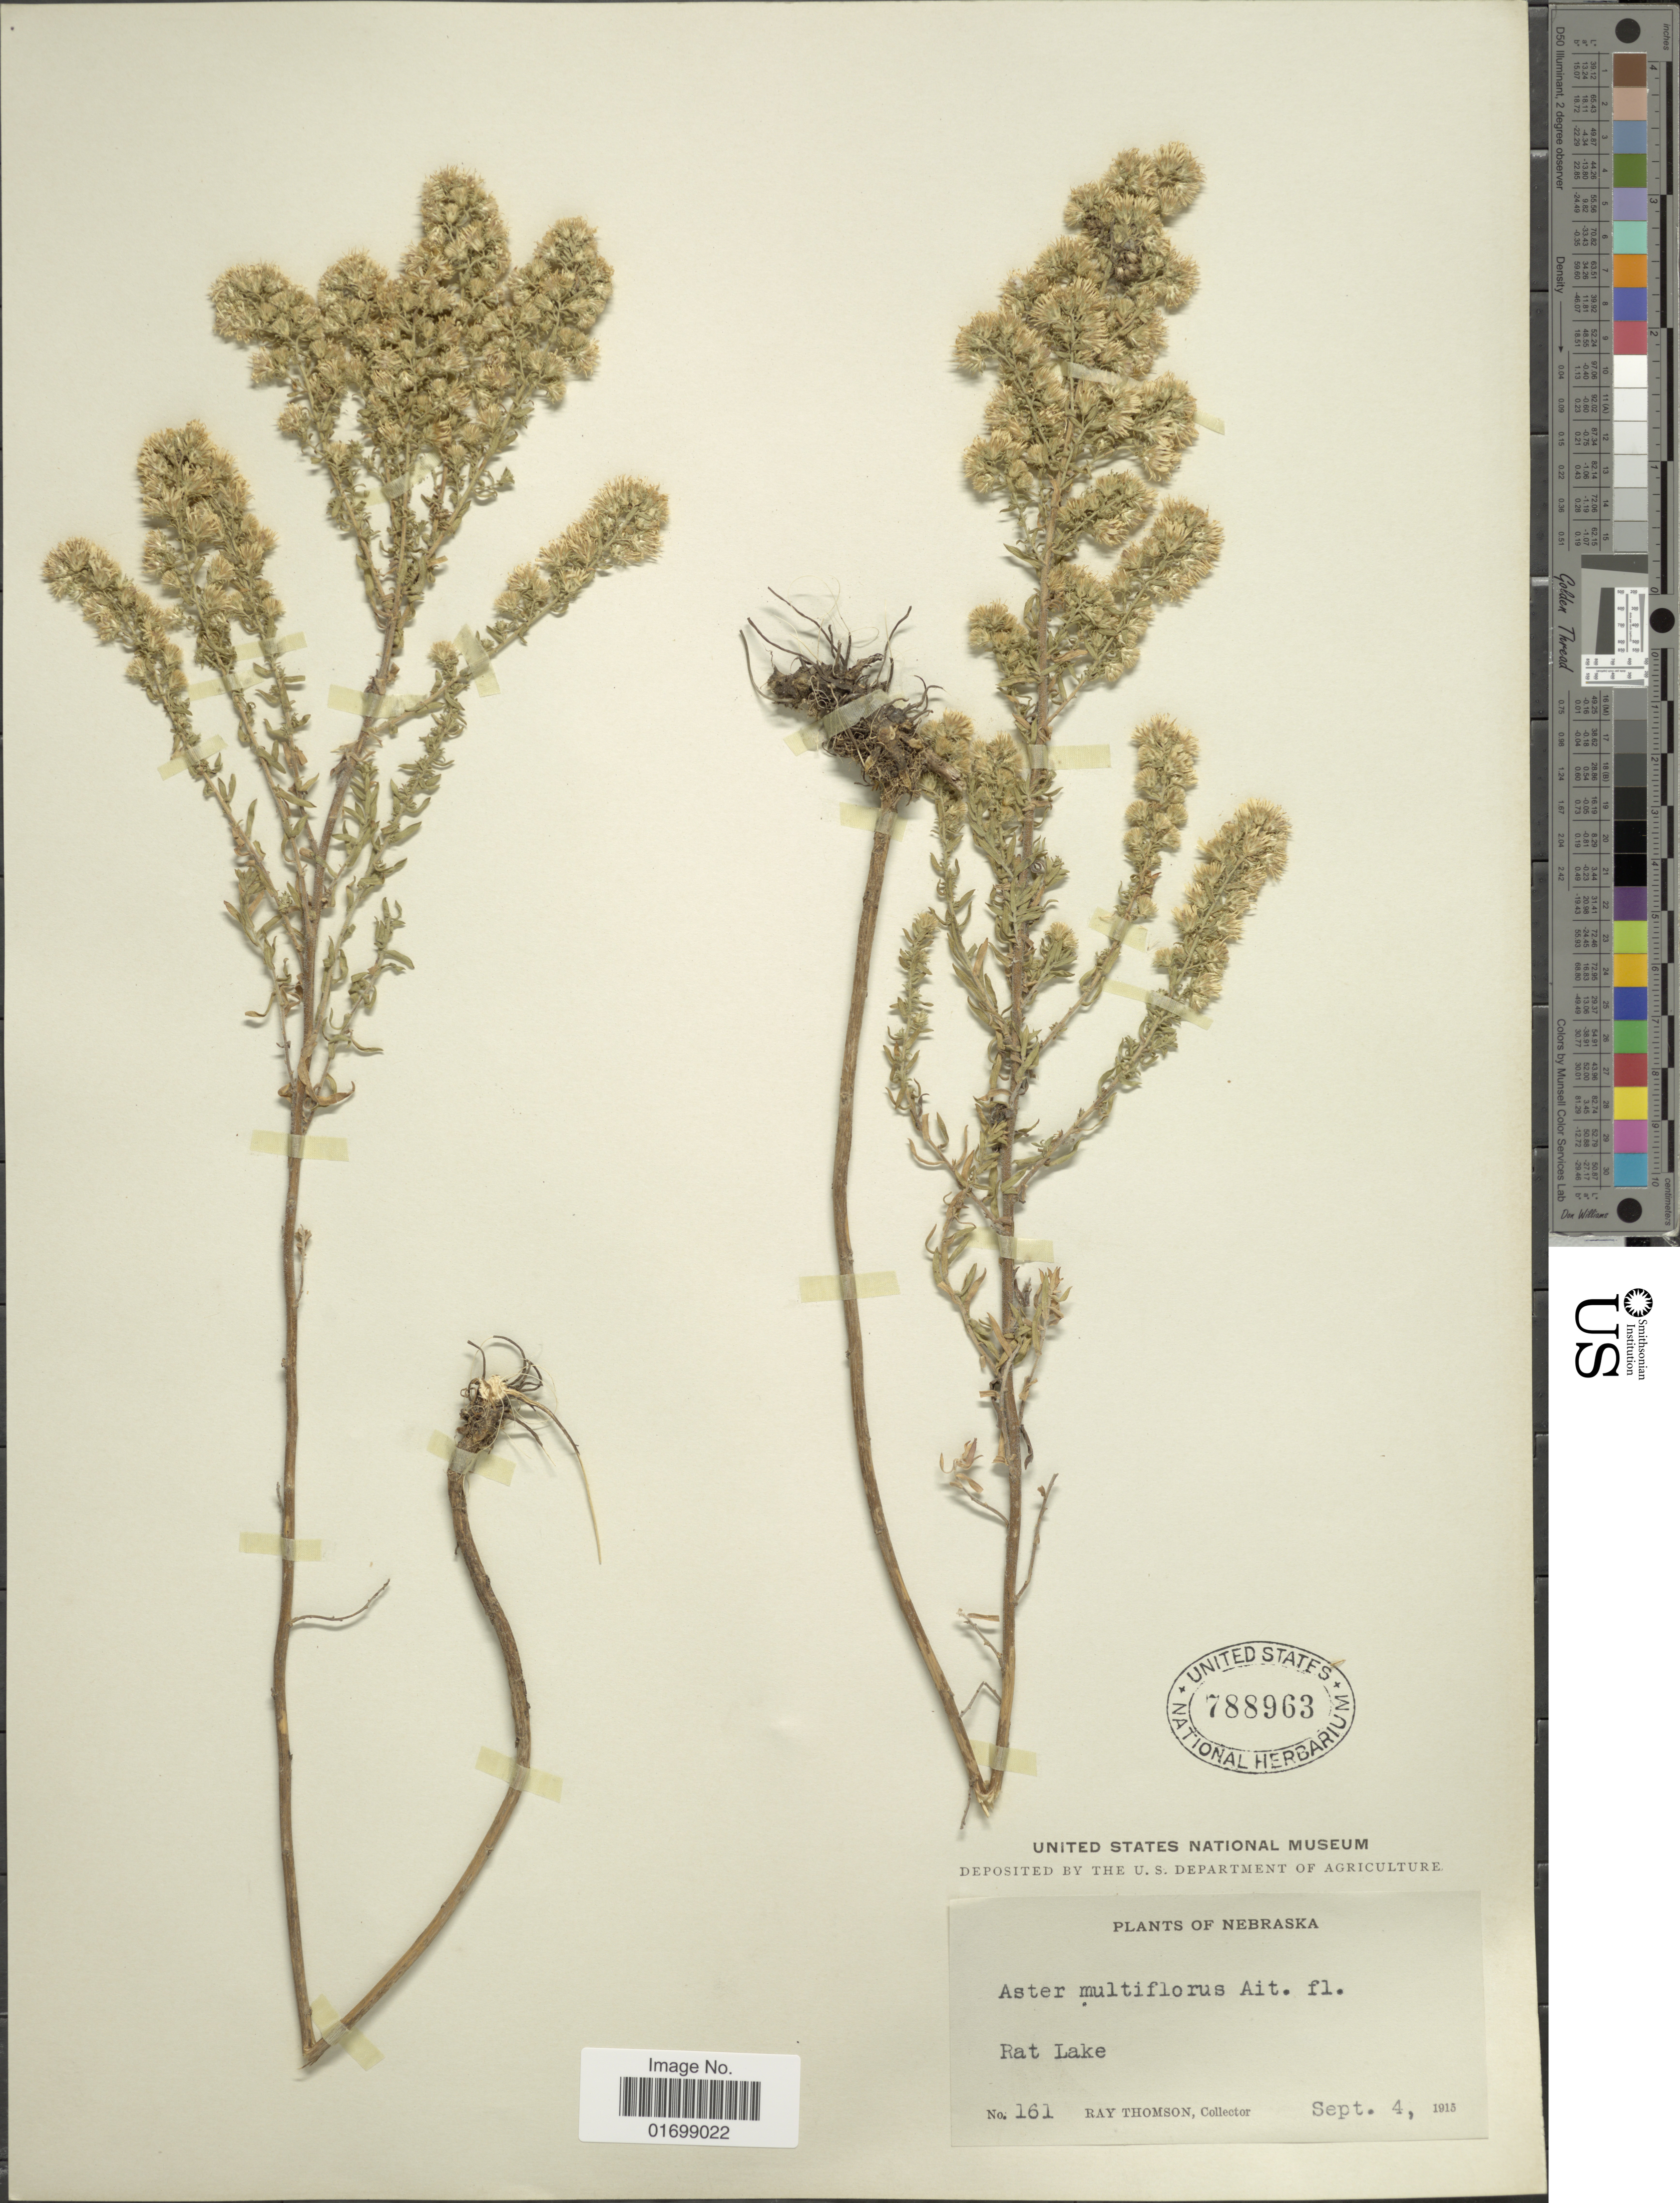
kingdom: Plantae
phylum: Tracheophyta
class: Magnoliopsida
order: Asterales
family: Asteraceae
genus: Symphyotrichum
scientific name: Symphyotrichum ericoides var. prostratum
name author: (Kuntze) G.L. Nesom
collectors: R. Thomson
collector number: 161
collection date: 1915-09-04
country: United States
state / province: Nebraska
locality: Rat Lake.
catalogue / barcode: US 788963